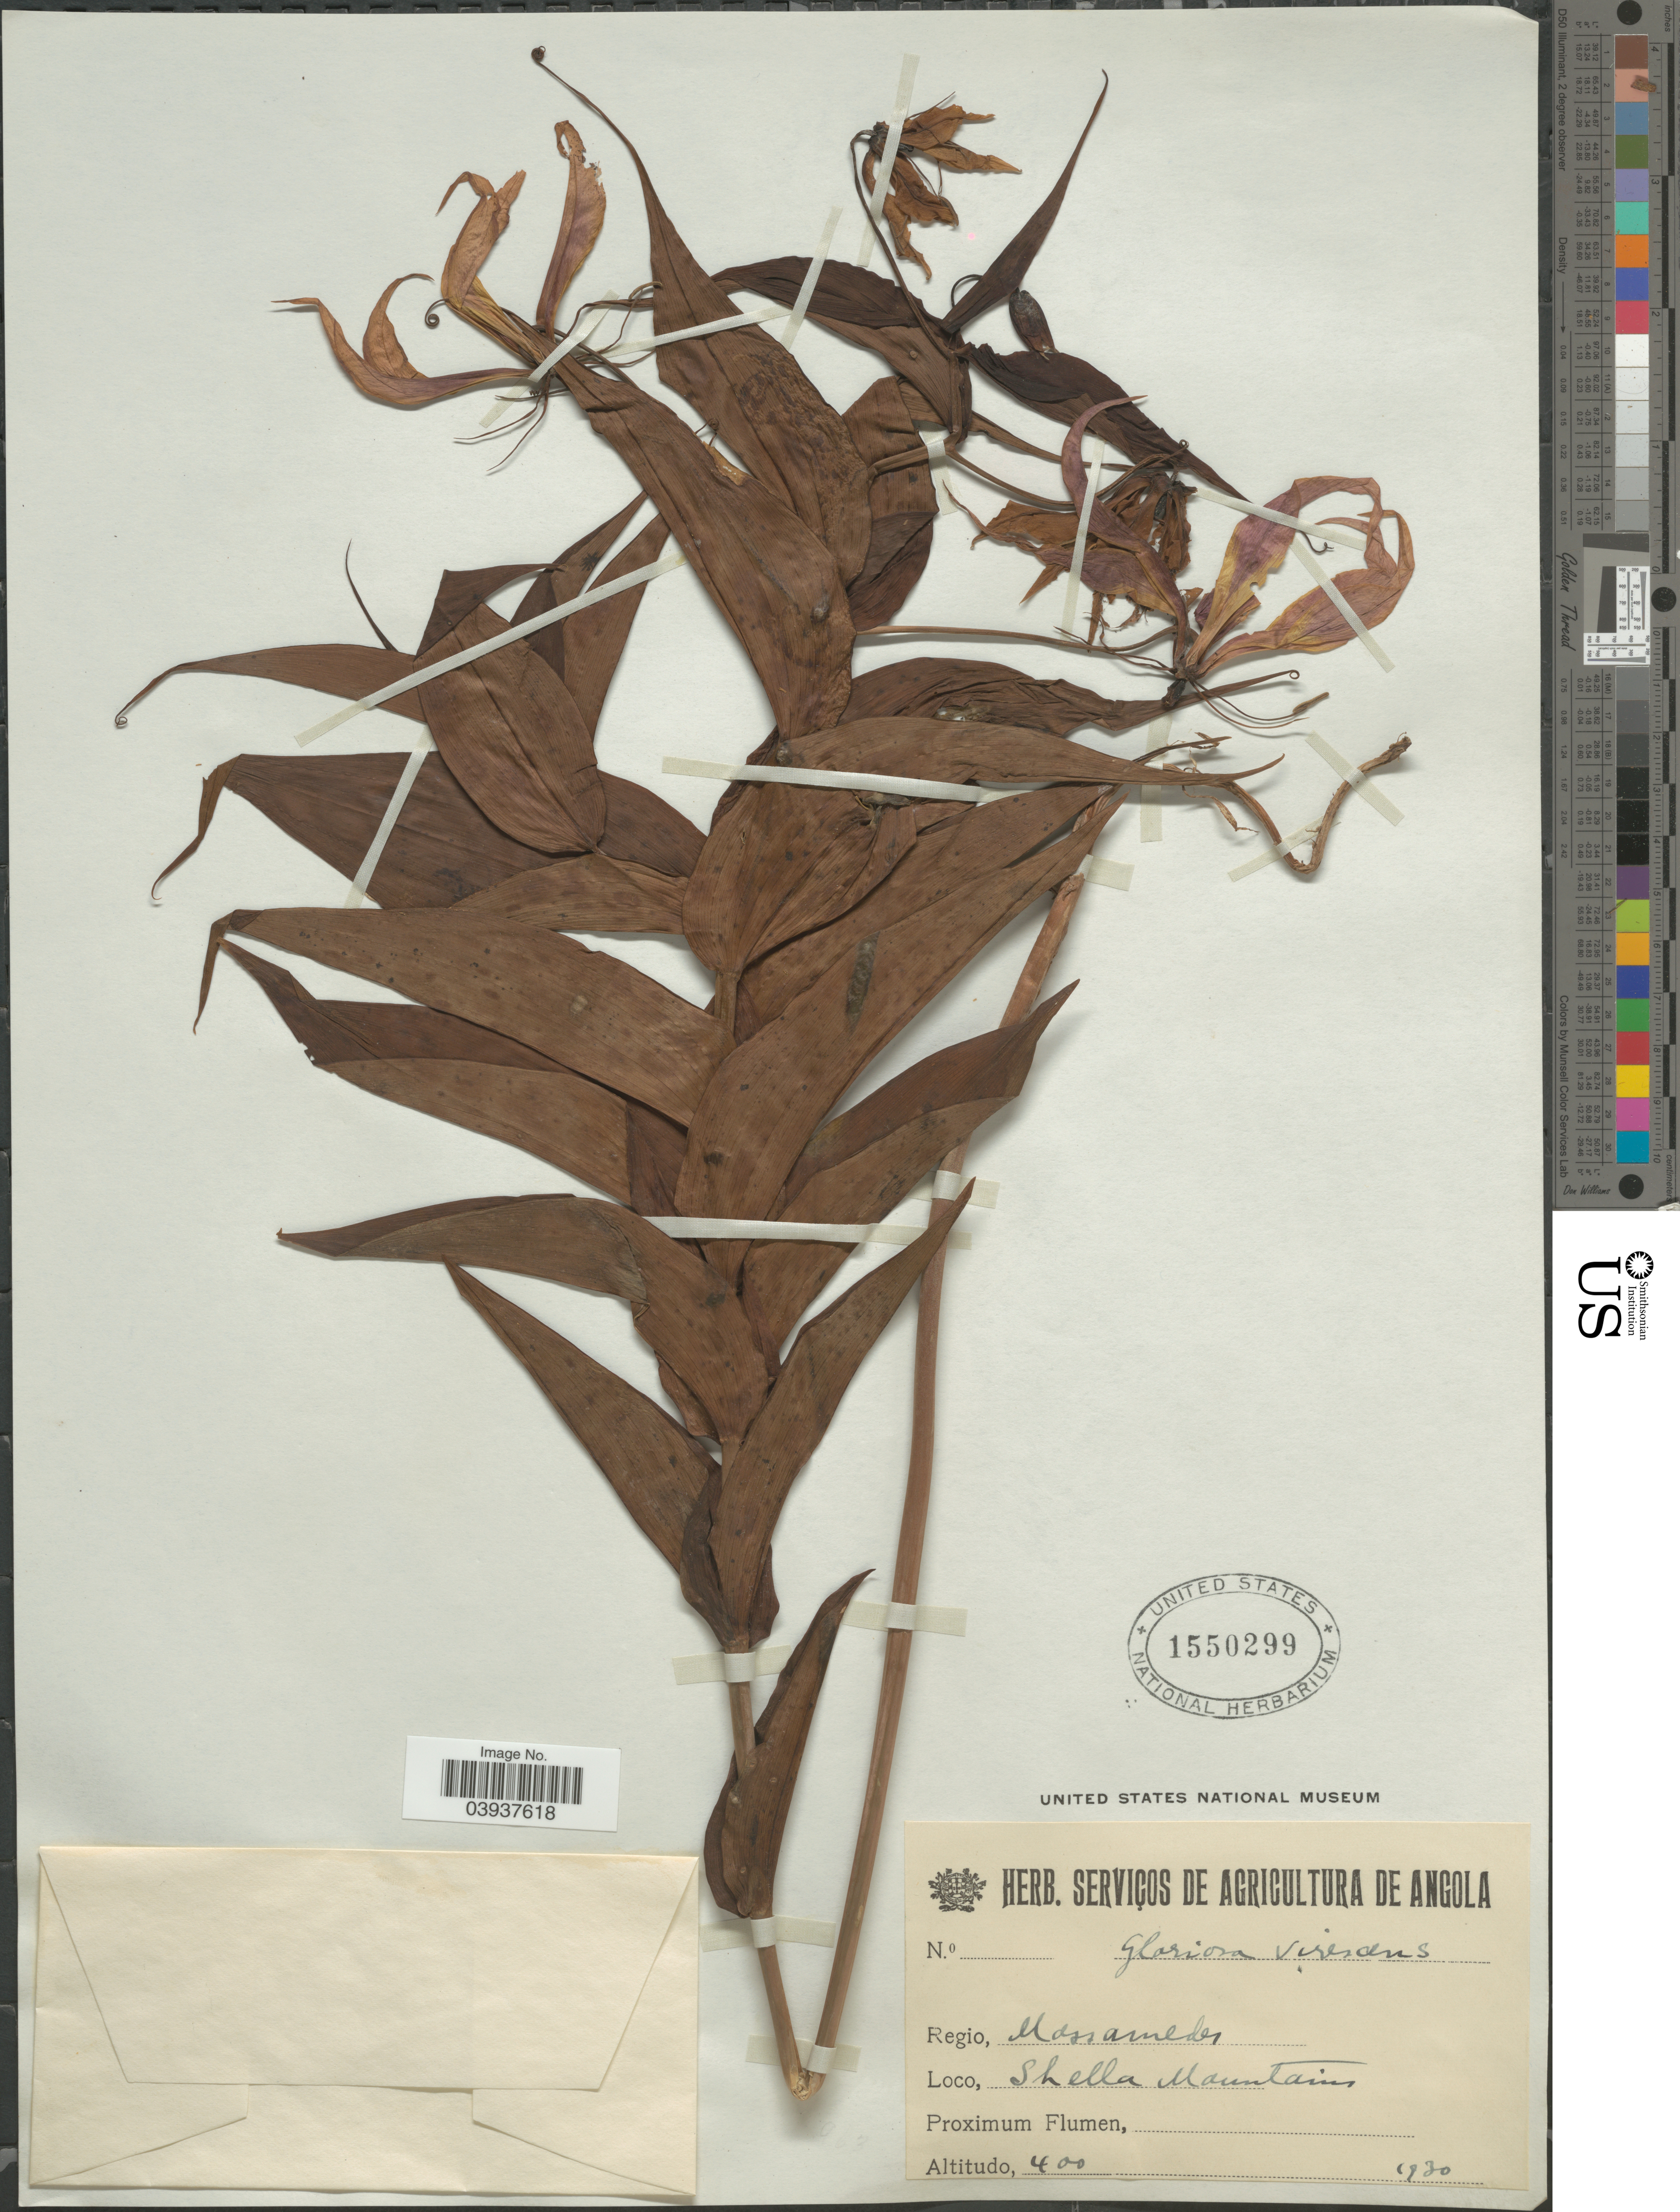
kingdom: Plantae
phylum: Tracheophyta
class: Liliopsida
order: Liliales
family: Colchicaceae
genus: Gloriosa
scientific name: Gloriosa virescens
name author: Lindl.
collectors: ex herb. Servicos de Agricultura de Angola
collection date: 1930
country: Angola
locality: Regio, Mossamedes. Shella Mountains.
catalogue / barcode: US 1550299